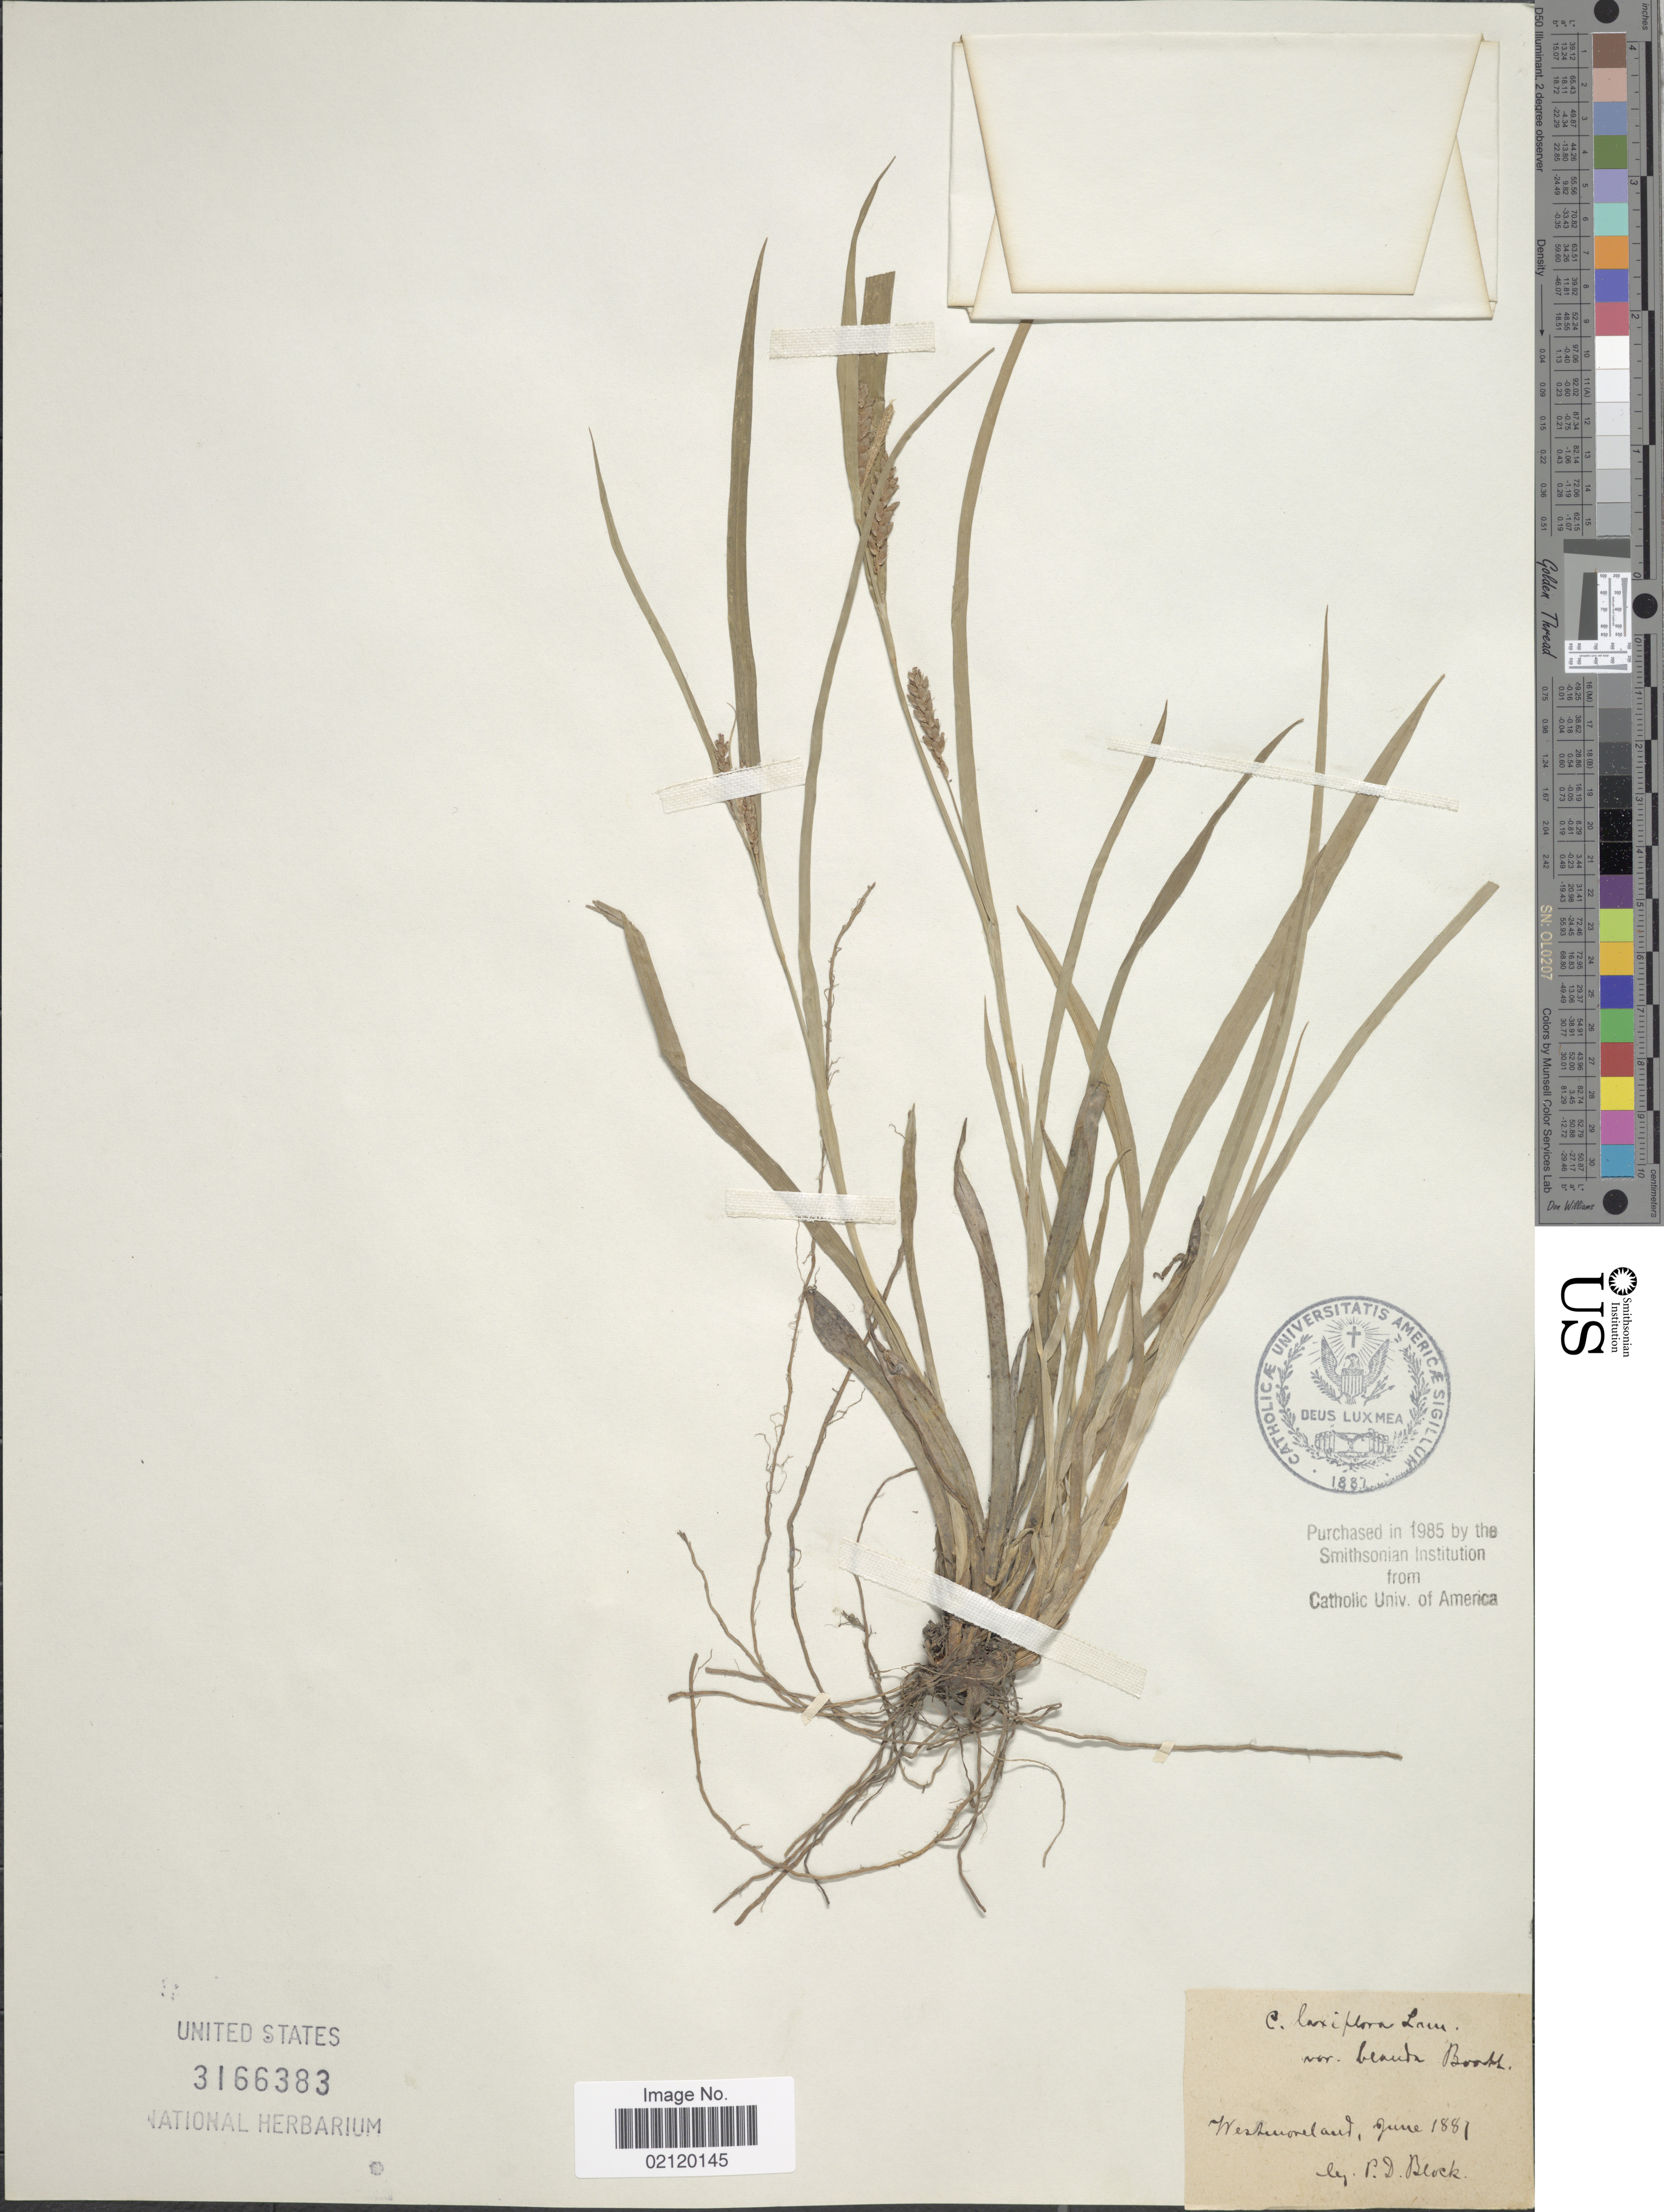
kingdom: Plantae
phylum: Tracheophyta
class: Liliopsida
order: Poales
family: Cyperaceae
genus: Carex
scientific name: Carex laxiflora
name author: Lam.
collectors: P. Block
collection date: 1881-06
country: United States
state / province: Pennsylvania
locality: Westmoreland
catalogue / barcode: US 3166383